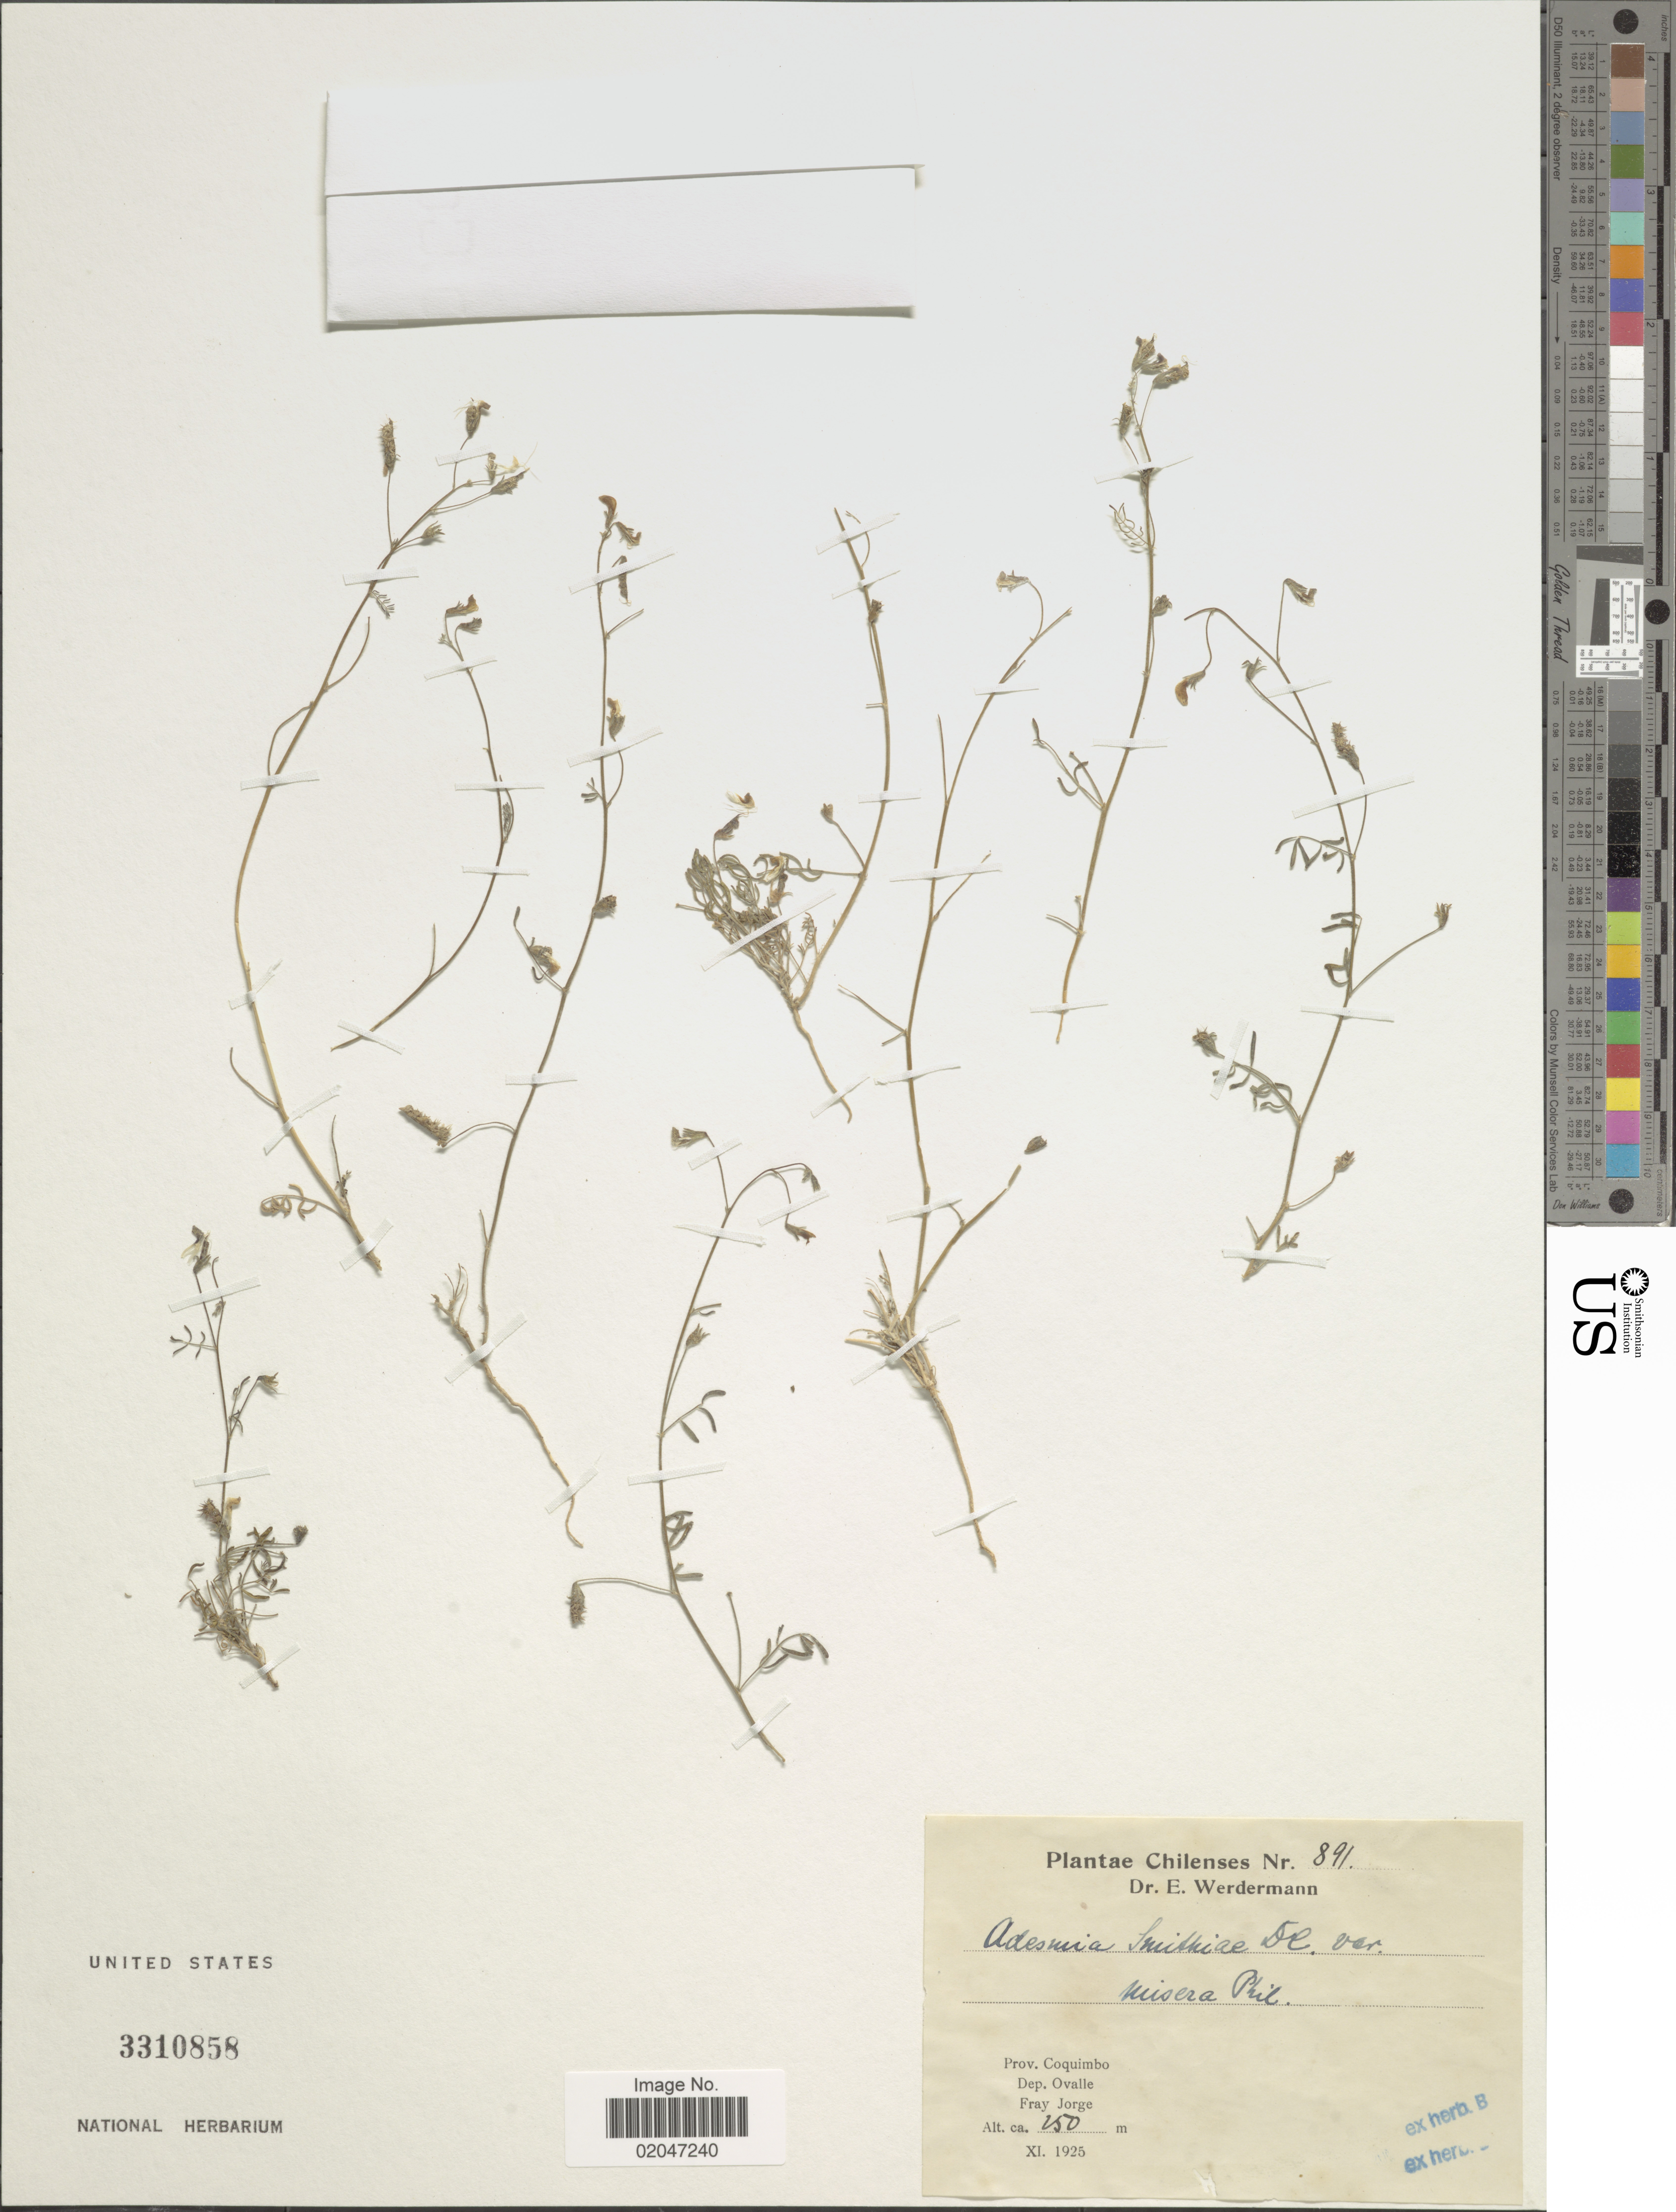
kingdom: Plantae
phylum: Tracheophyta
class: Magnoliopsida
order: Fabales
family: Fabaceae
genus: Adesmia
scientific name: Adesmia smithiae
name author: DC.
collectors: E. Werdermann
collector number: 891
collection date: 1925-11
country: Chile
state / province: Coquimbo (IV)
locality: Dep. Ovalle, Fray Jorge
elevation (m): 250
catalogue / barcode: US 3310858